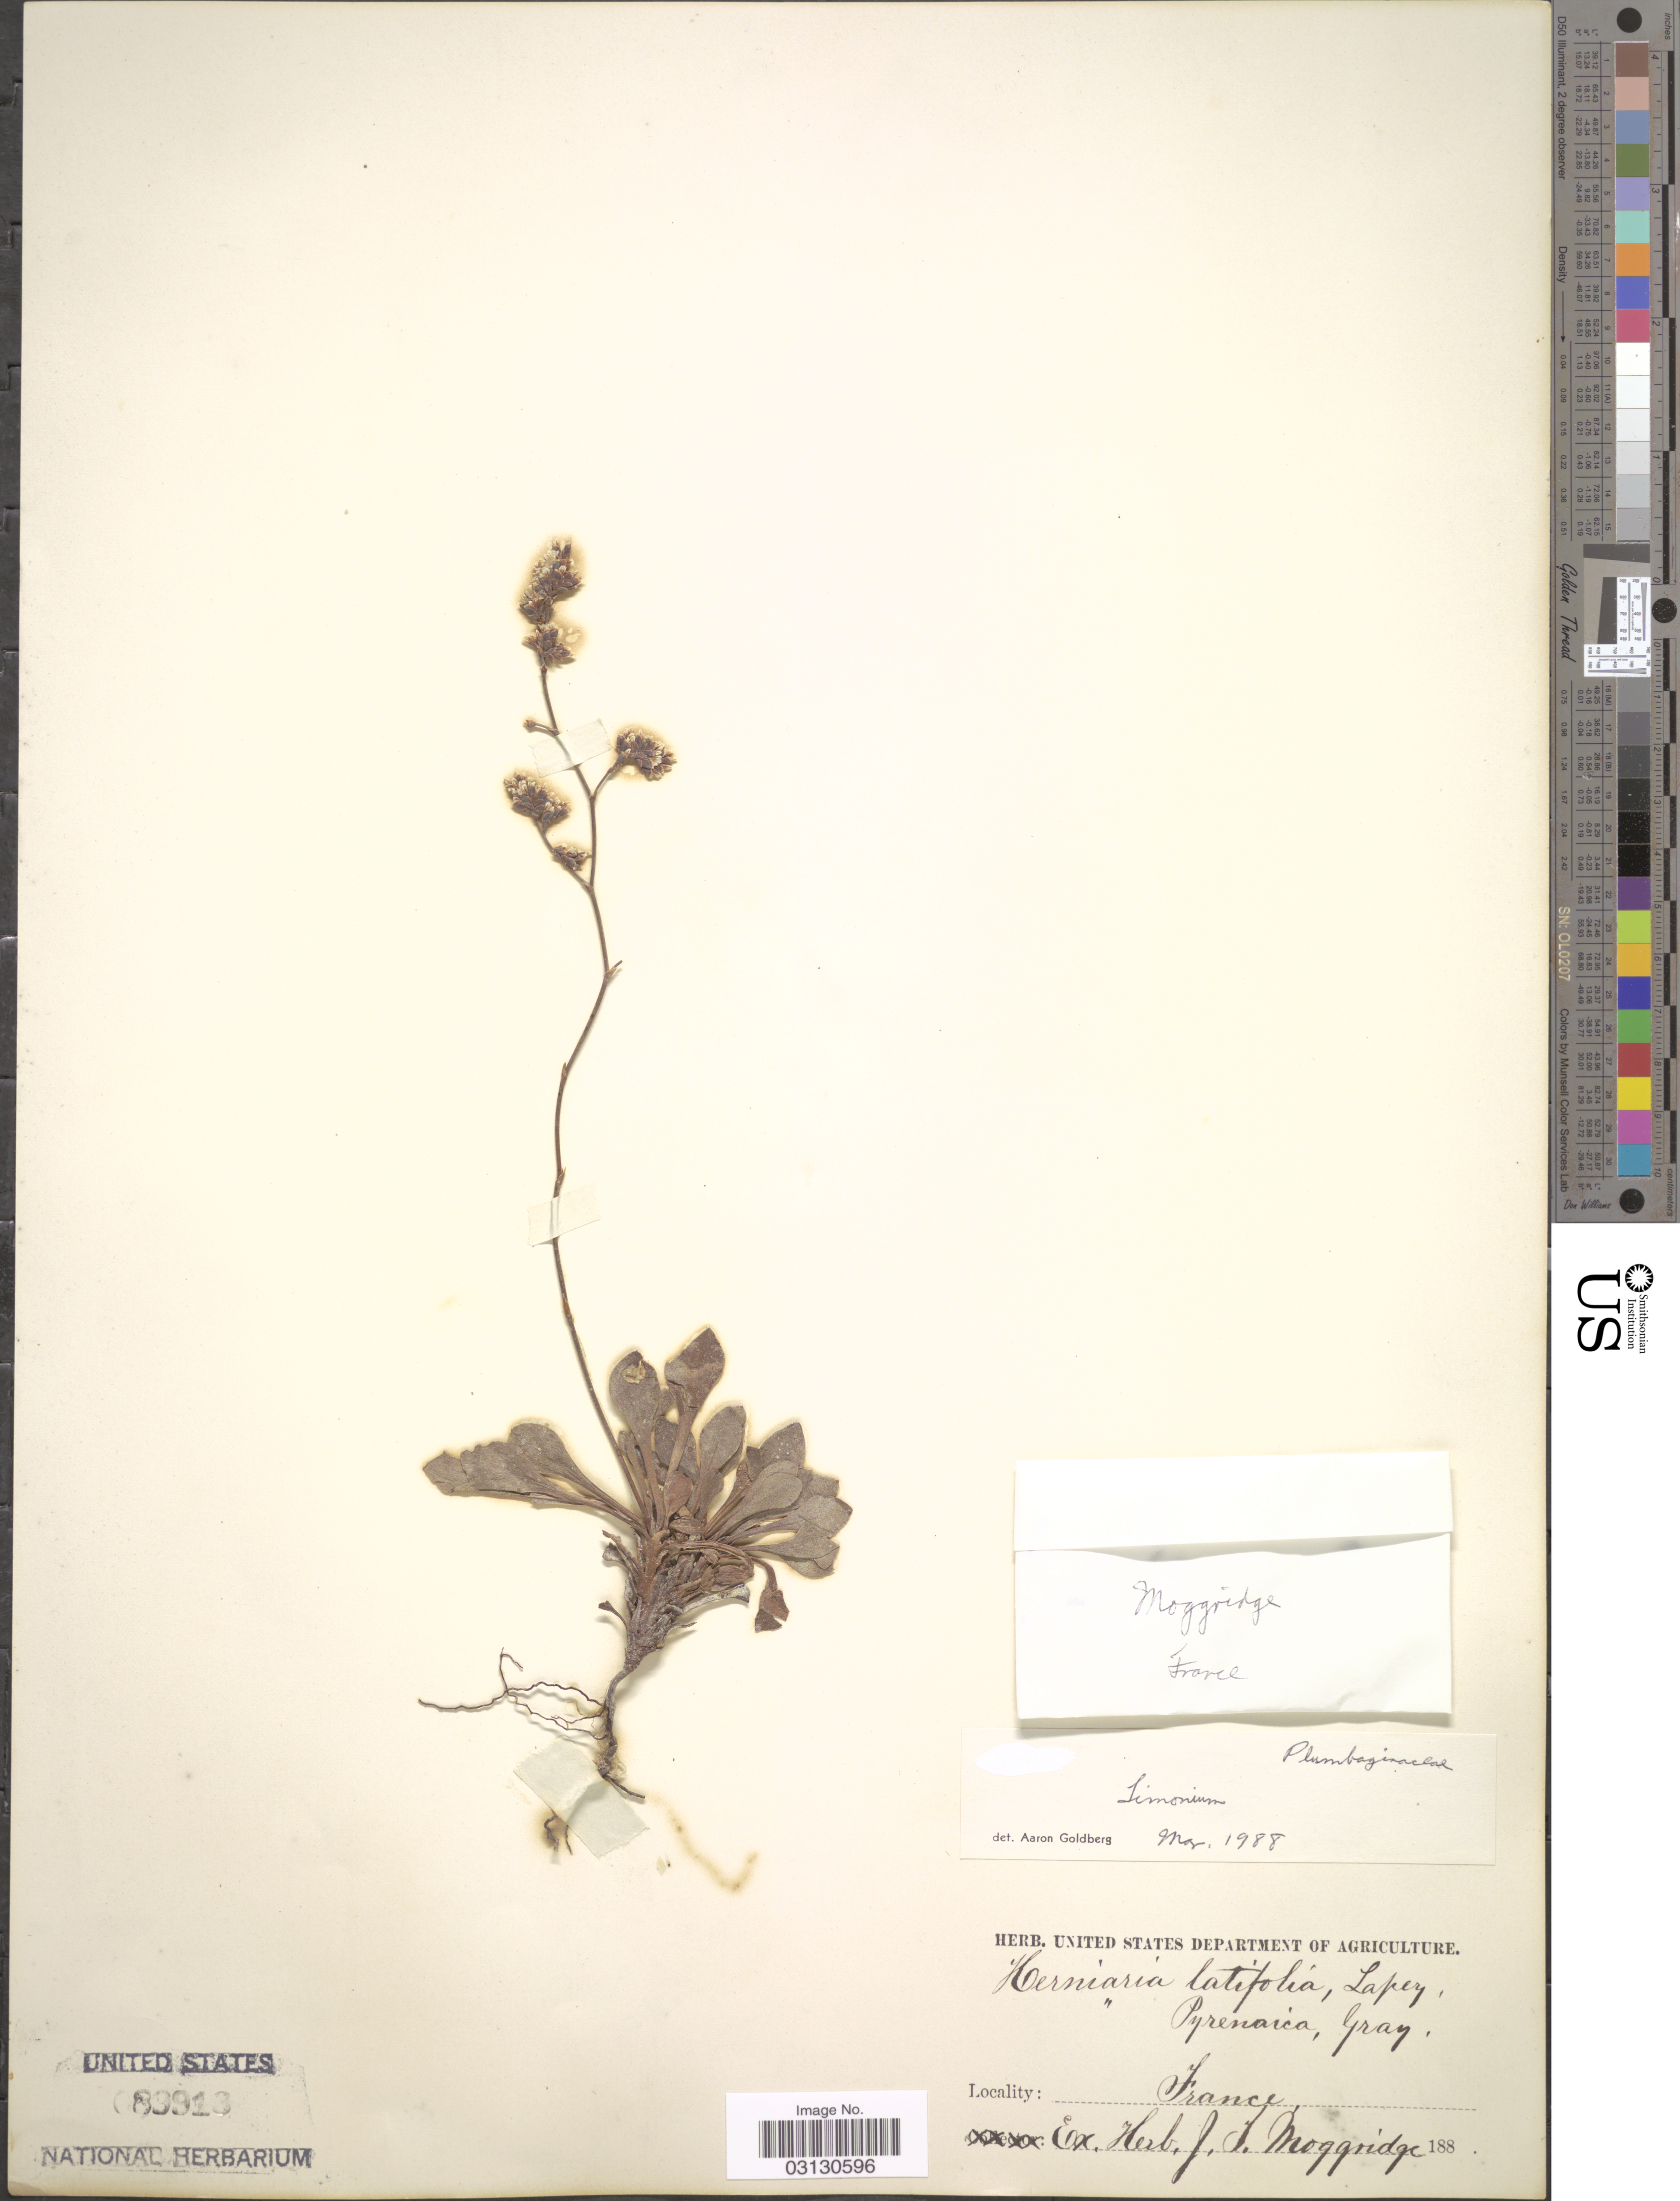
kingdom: Plantae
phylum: Tracheophyta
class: Magnoliopsida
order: Caryophyllales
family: Plumbaginaceae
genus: Limonium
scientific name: Limonium sp.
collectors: J. T. Moggridge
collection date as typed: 188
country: France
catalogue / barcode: US 89913